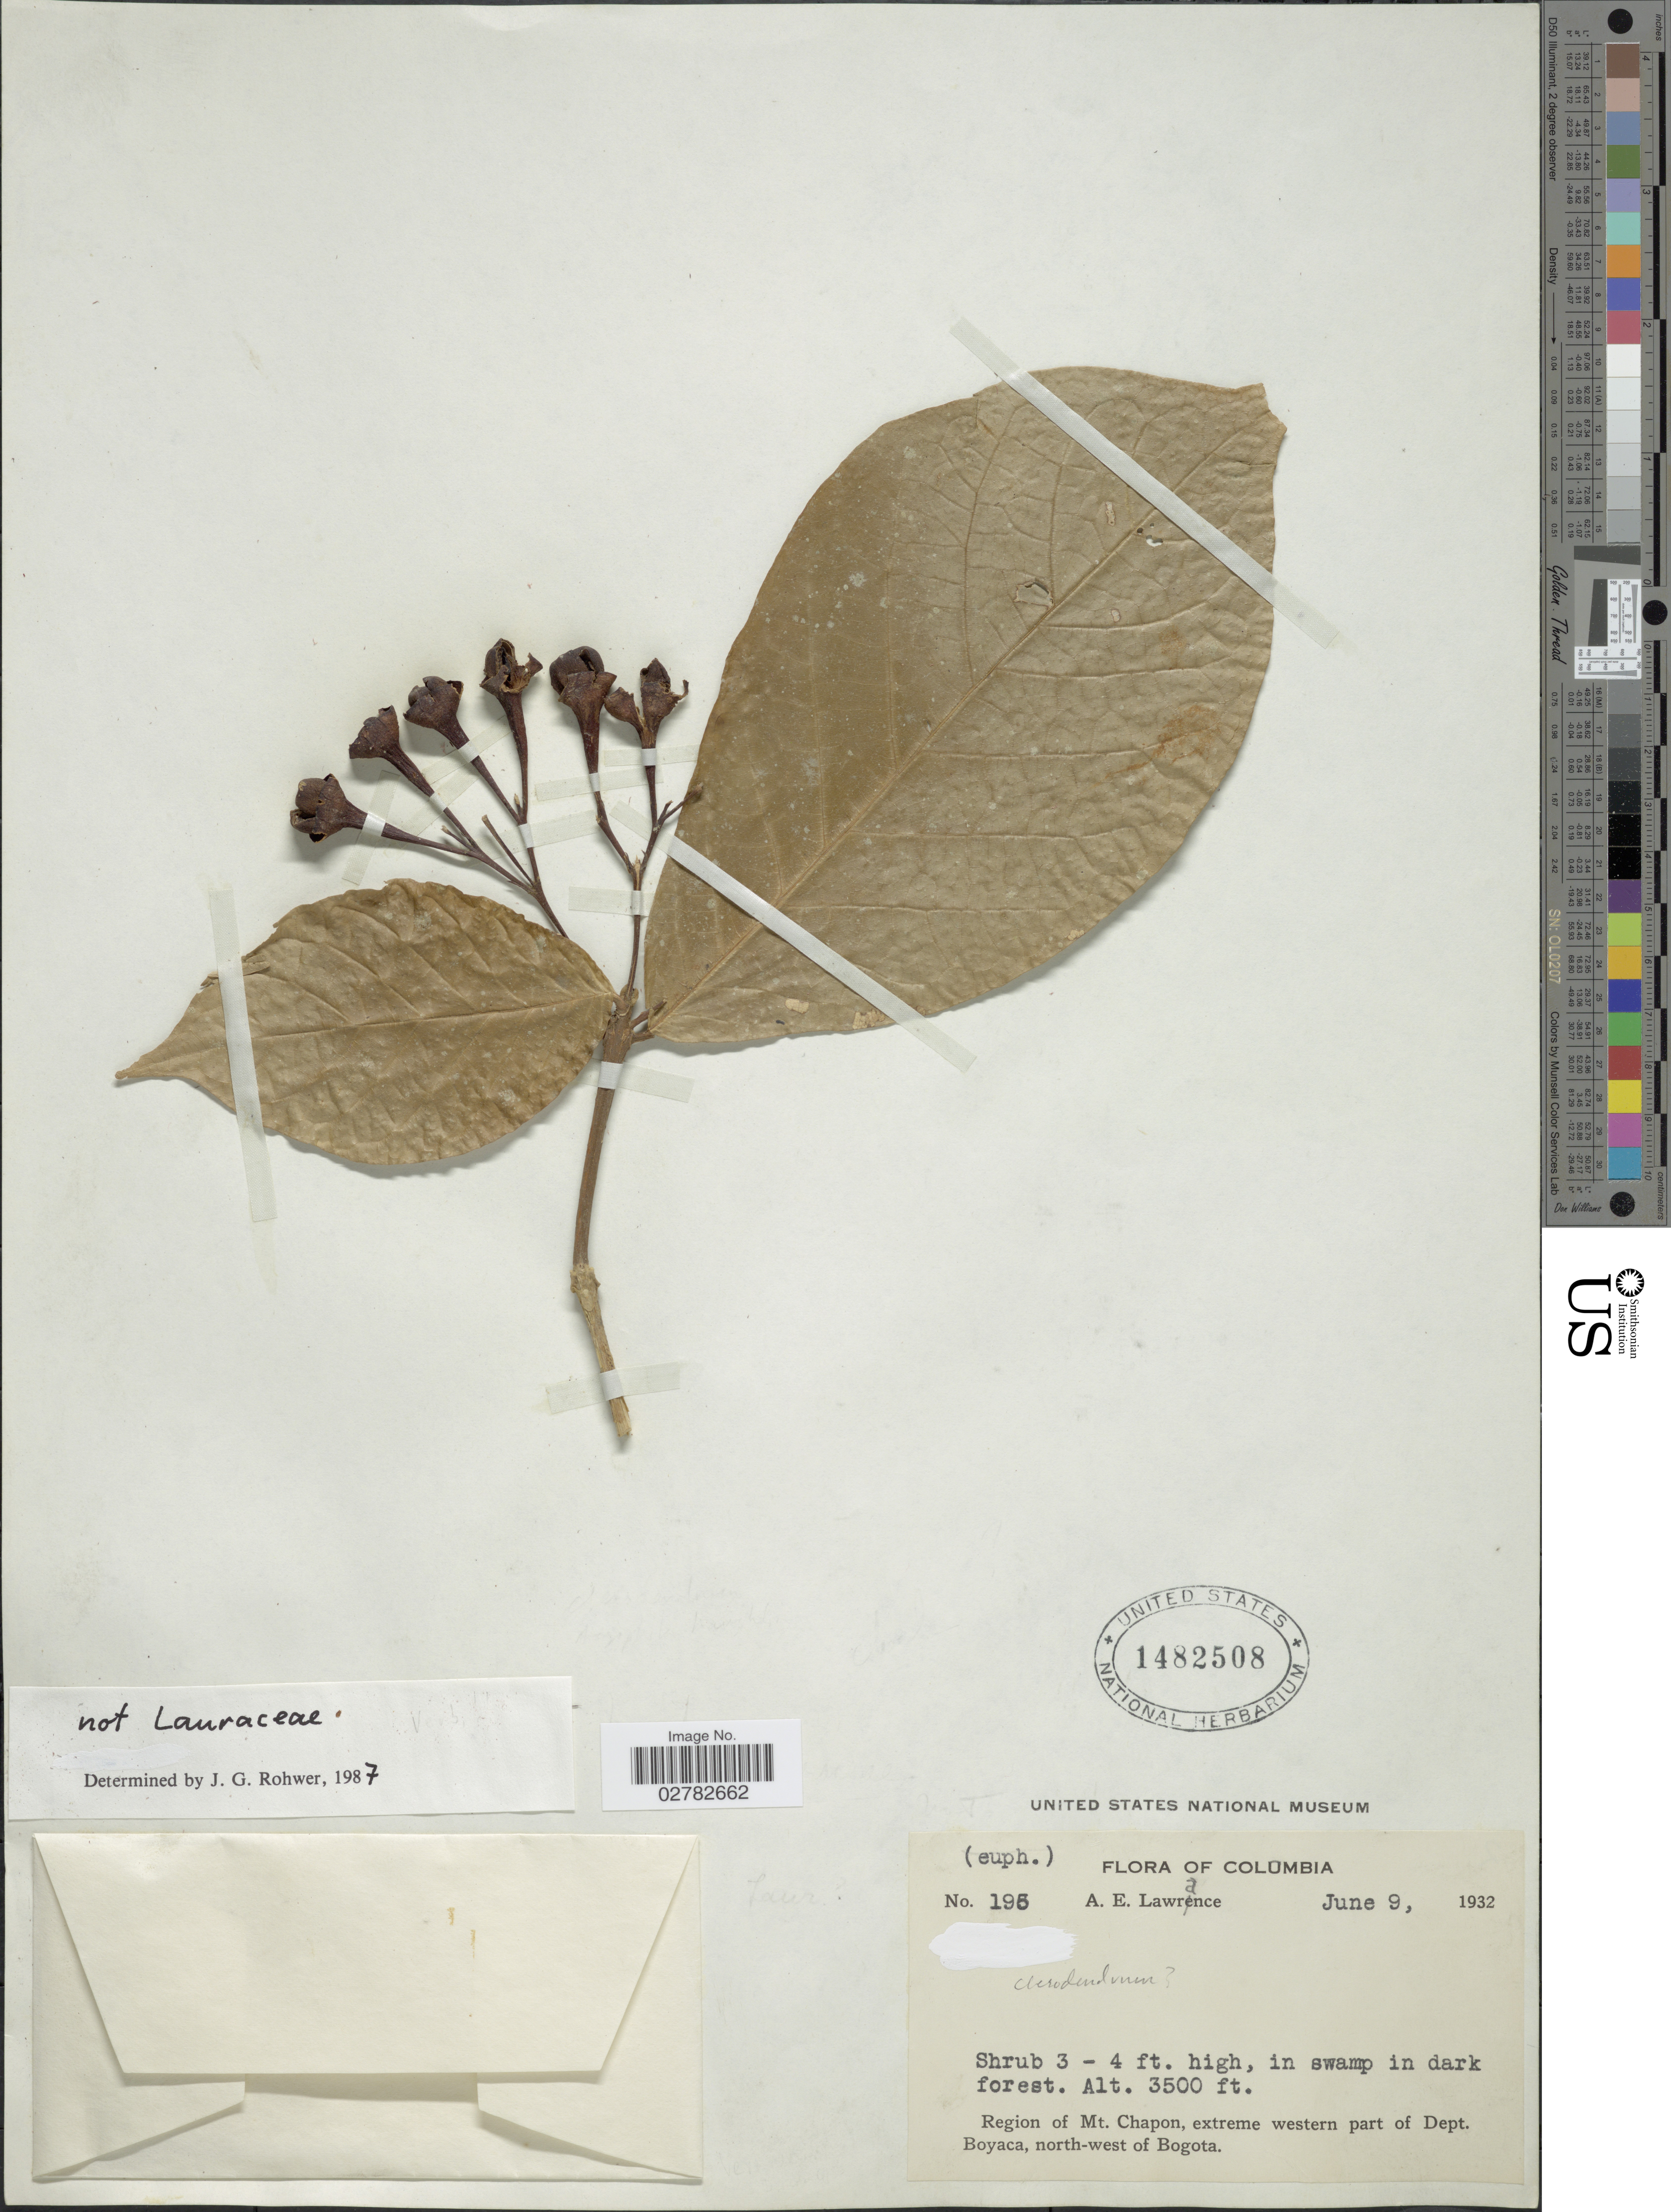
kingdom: Plantae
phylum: Tracheophyta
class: Magnoliopsida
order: Lamiales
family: Lamiaceae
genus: Clerodendrum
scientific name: Clerodendrum sp.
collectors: A. Lawrance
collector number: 195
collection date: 1932-06-09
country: Colombia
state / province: Boyacá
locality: Region of Mt. Chapon, extreme western part of Dept. Boyaca, north-west of Bogota.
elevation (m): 1067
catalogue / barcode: US 1482508